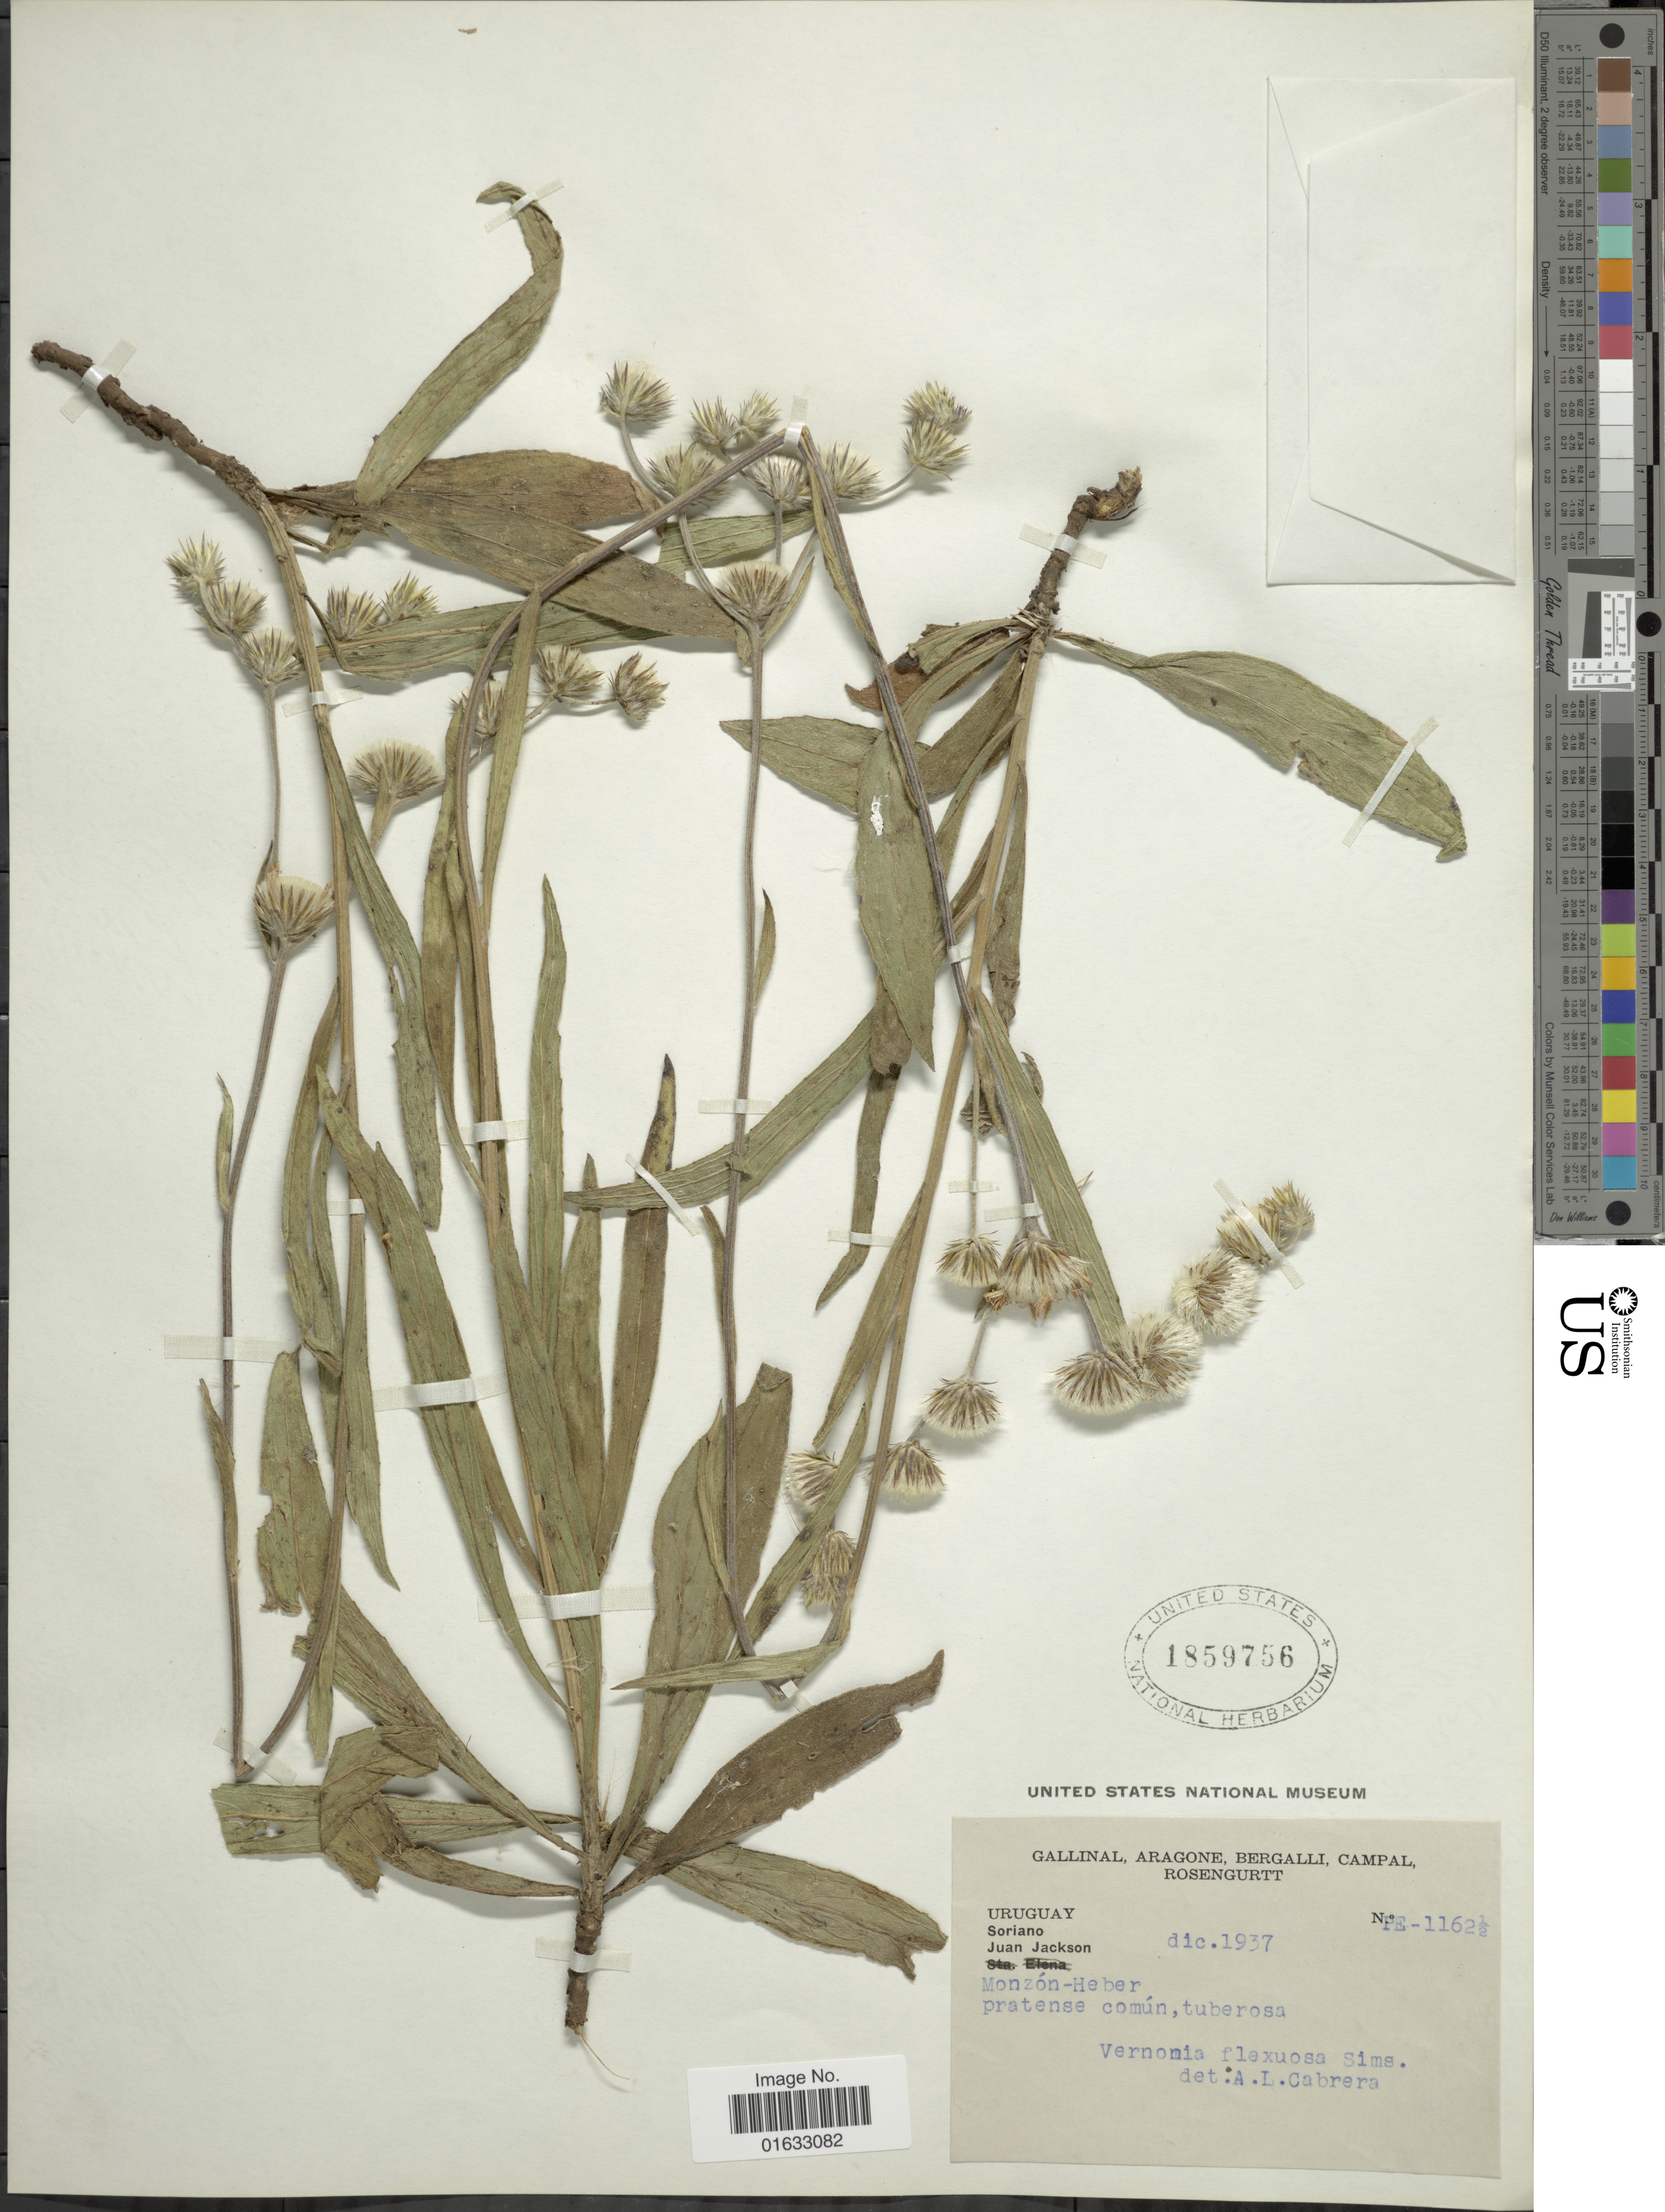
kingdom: Plantae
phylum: Tracheophyta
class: Magnoliopsida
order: Asterales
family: Asteraceae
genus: Chrysolaena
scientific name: Chrysolaena flexuosa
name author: (Sims) H. Rob.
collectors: -. Gallinal, -- Aragone, -- Bergalli, -- Campal & Rosengurtt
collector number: PE-1162½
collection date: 1937-12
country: Uruguay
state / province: Soriano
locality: Uruguay, Soriano, Juan Jackson, Monzón-Heber pratense común, turberosa.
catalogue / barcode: US 1859756